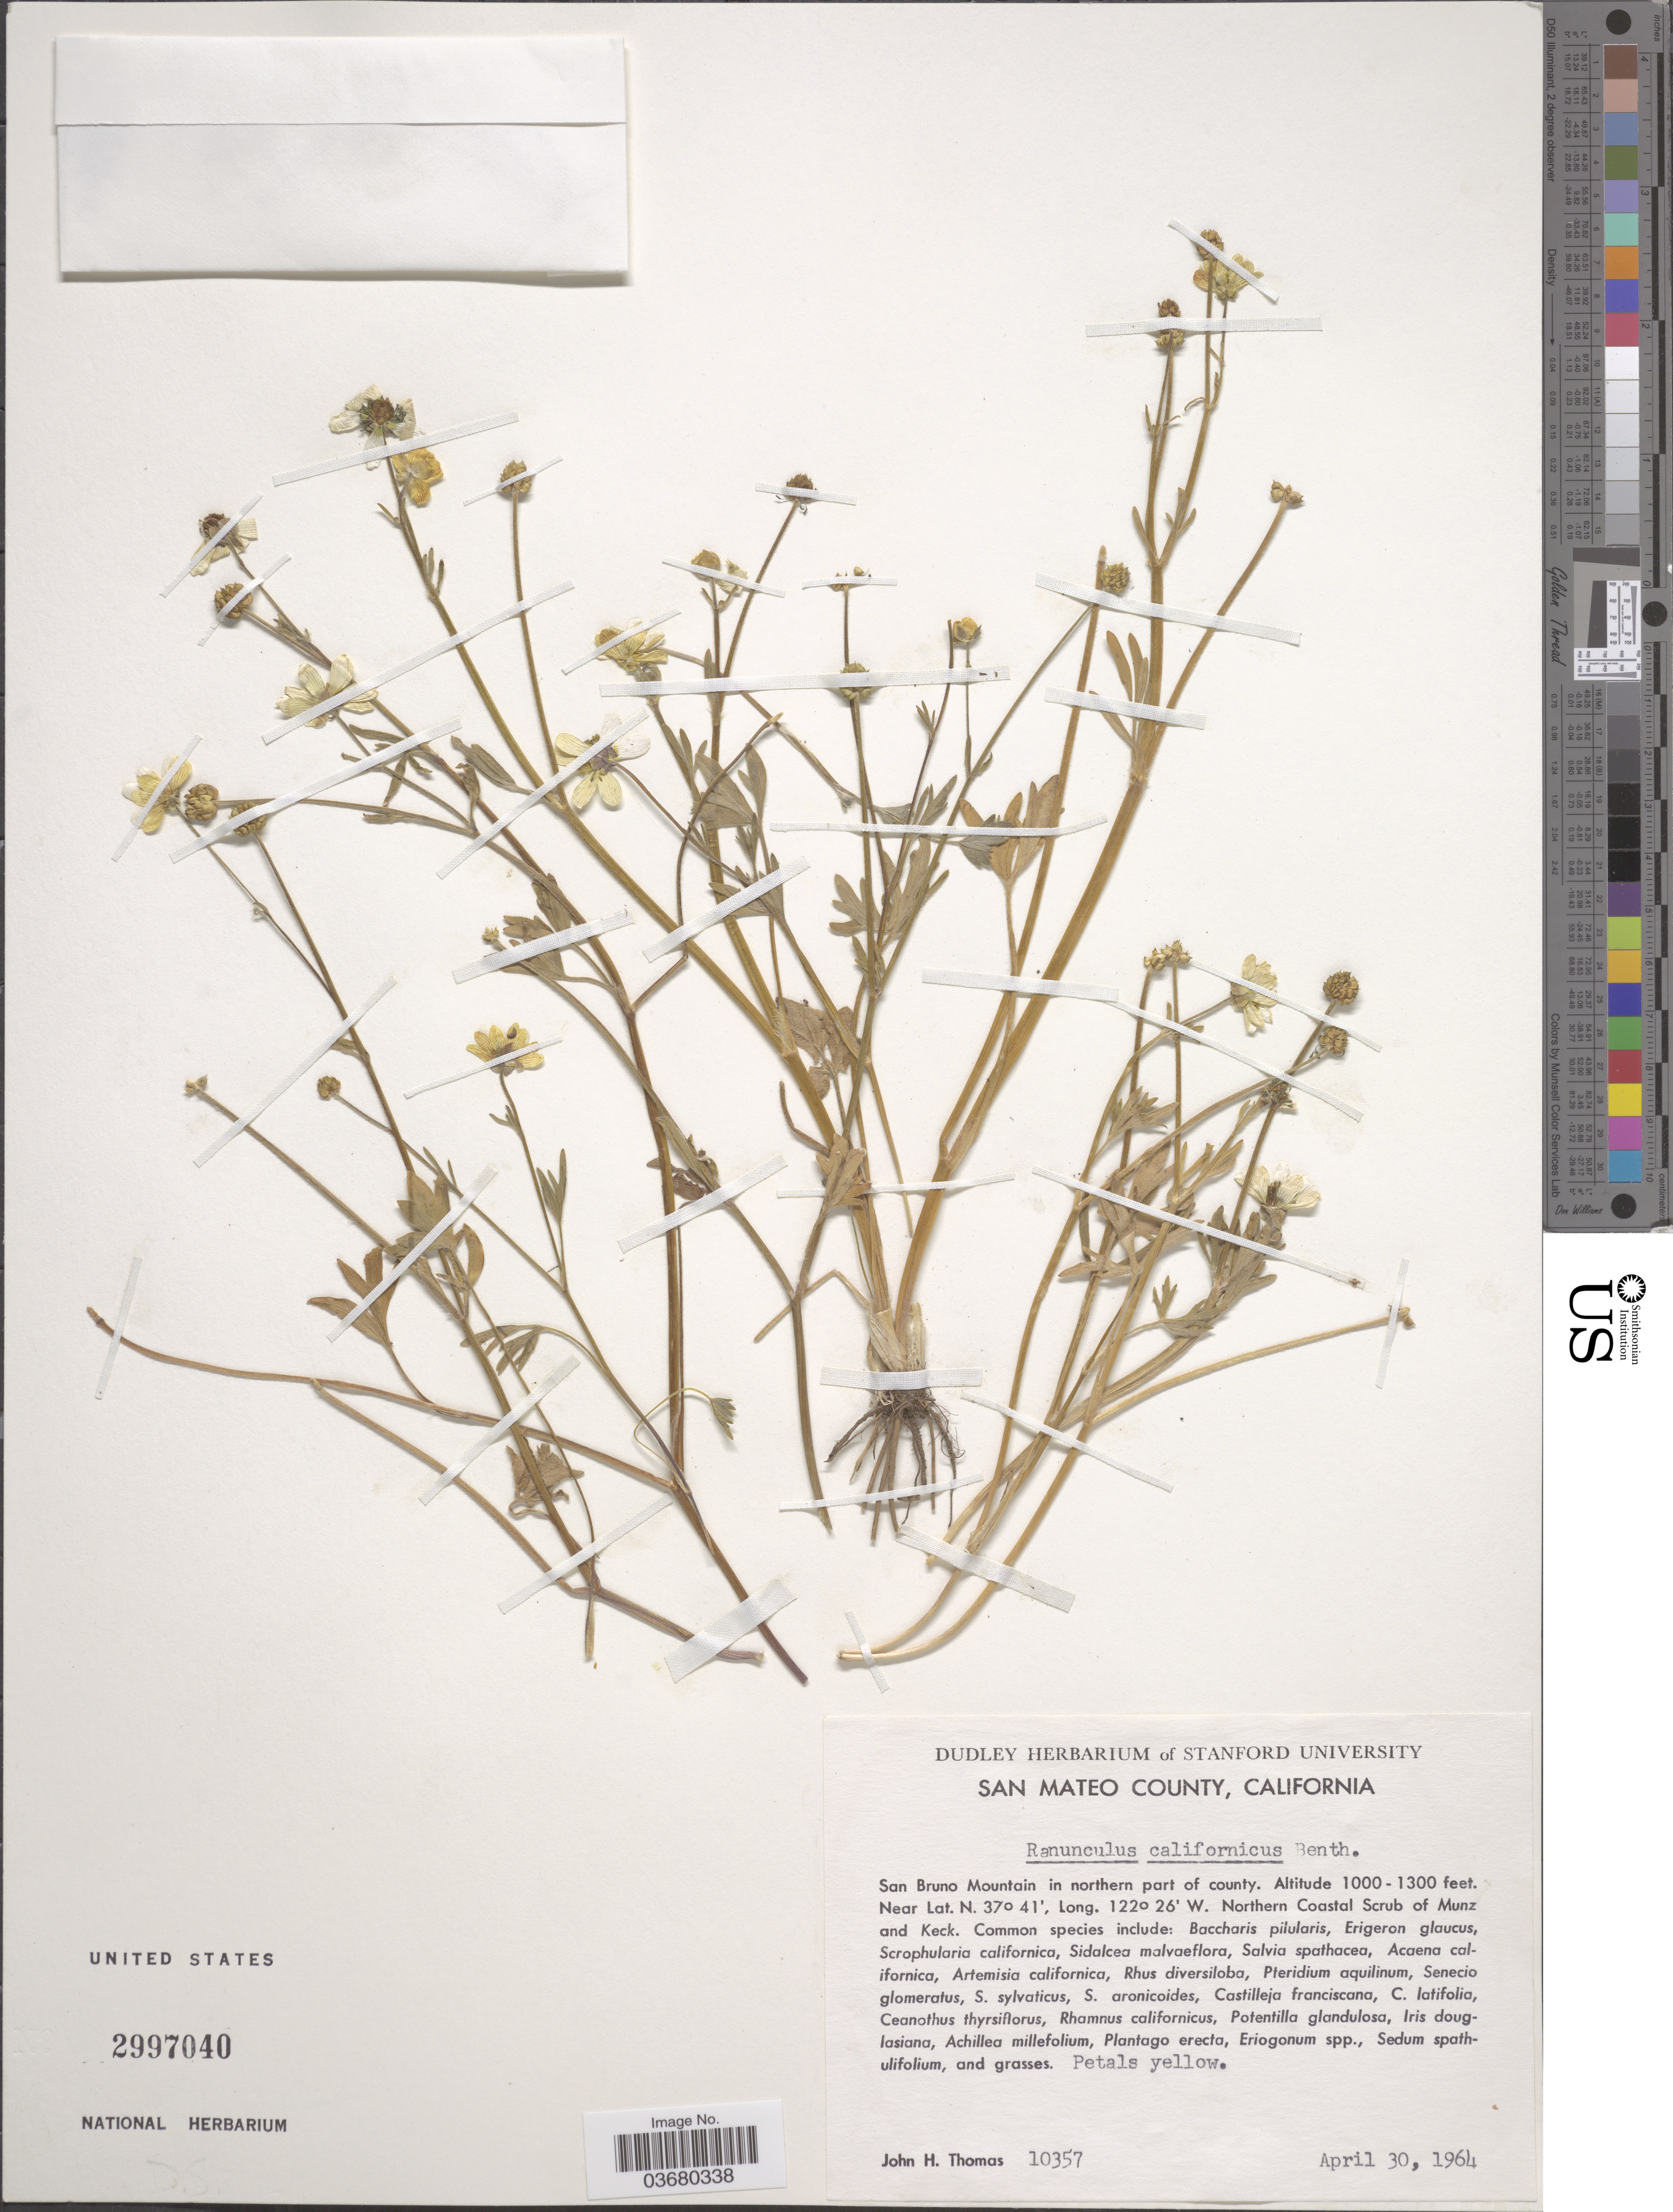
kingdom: Plantae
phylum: Tracheophyta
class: Magnoliopsida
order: Ranunculales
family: Ranunculaceae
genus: Ranunculus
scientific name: Ranunculus californicus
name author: Benth.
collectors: J. H. Thomas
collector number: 10357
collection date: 1964-04-30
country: United States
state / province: California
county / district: San Mateo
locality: San Mateo County. San Bruno Mountain in northern part of county.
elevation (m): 305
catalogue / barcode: US 2997040